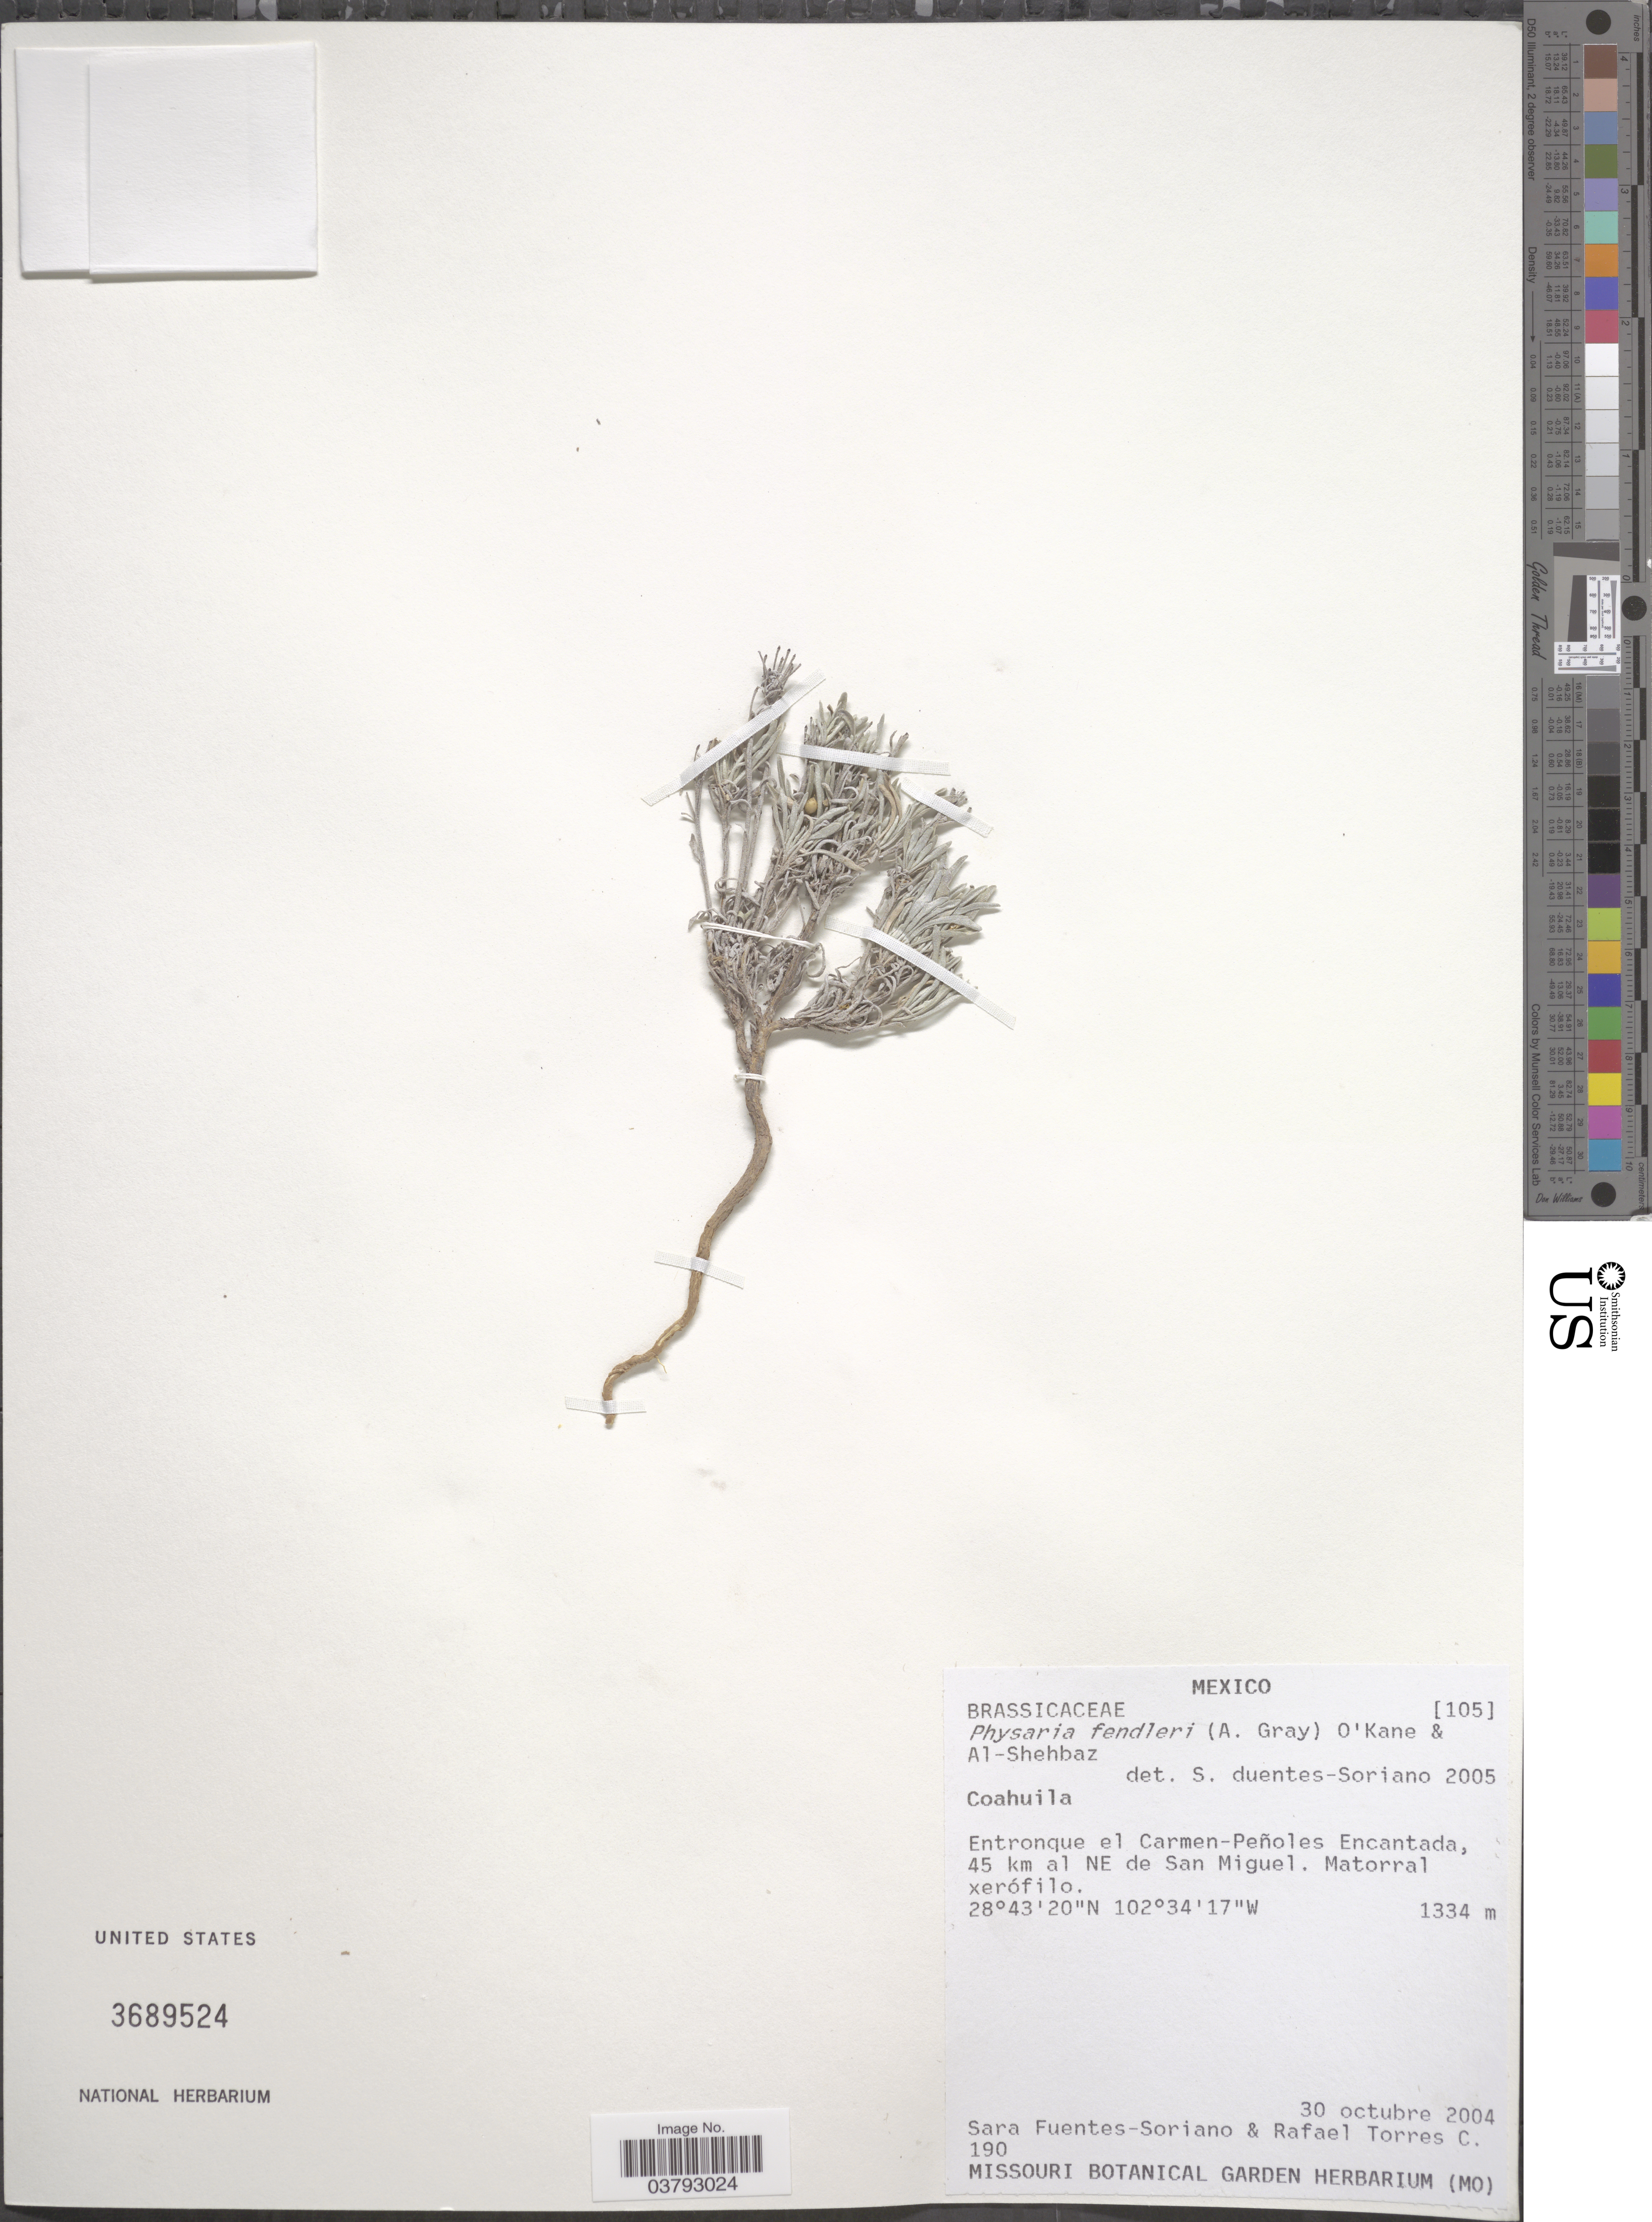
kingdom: Plantae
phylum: Tracheophyta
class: Magnoliopsida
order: Brassicales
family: Brassicaceae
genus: Physaria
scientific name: Physaria fendleri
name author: (A. Gray) O'Kane & Al-Shehbaz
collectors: S. Fuentes-Soriano & R. Torres C.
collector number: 190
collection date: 2004-10-30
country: Mexico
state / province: Coahuila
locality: Entronque el Carmen-Peñoles Encantada, 45 km al NE de San Miguel.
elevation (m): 1334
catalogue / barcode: US 3689524